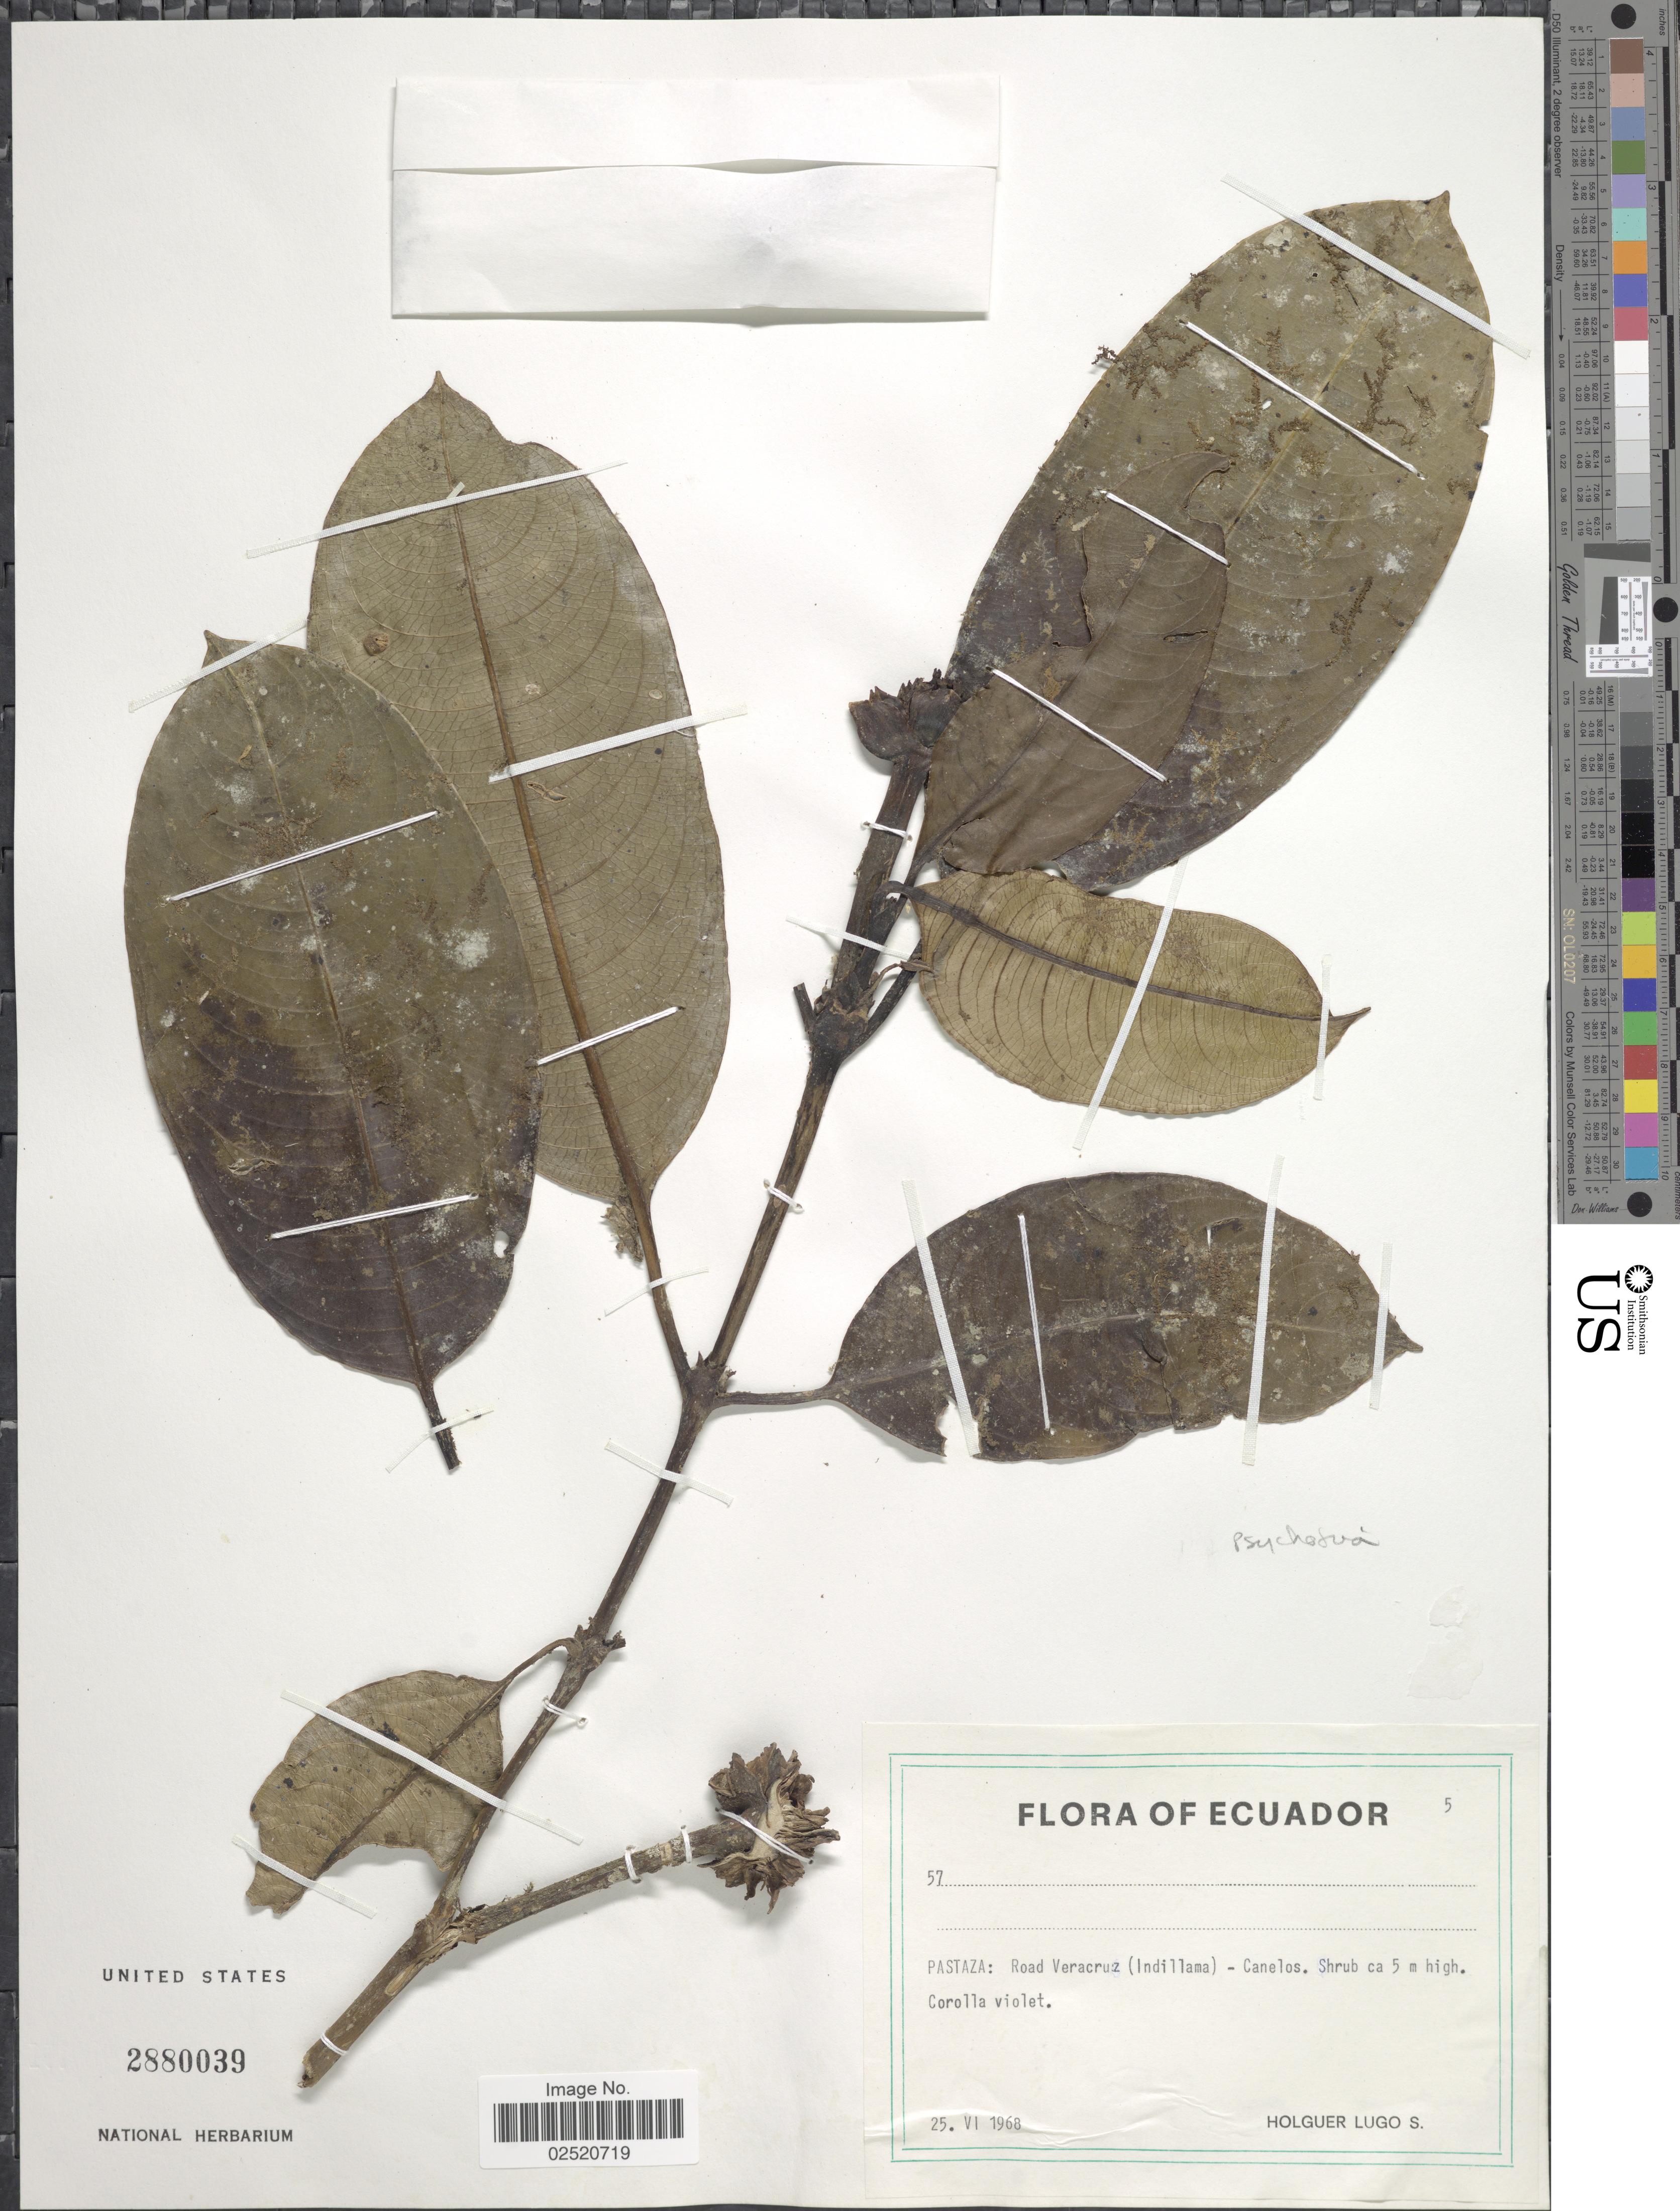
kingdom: Plantae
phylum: Tracheophyta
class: Magnoliopsida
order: Gentianales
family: Rubiaceae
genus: Psychotria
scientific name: Psychotria sp.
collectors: H. Lugo S.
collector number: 57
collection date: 1968-06-25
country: Ecuador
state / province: Pastaza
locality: Road Veracruz (Indillama) - Canelos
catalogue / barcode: US 2880039